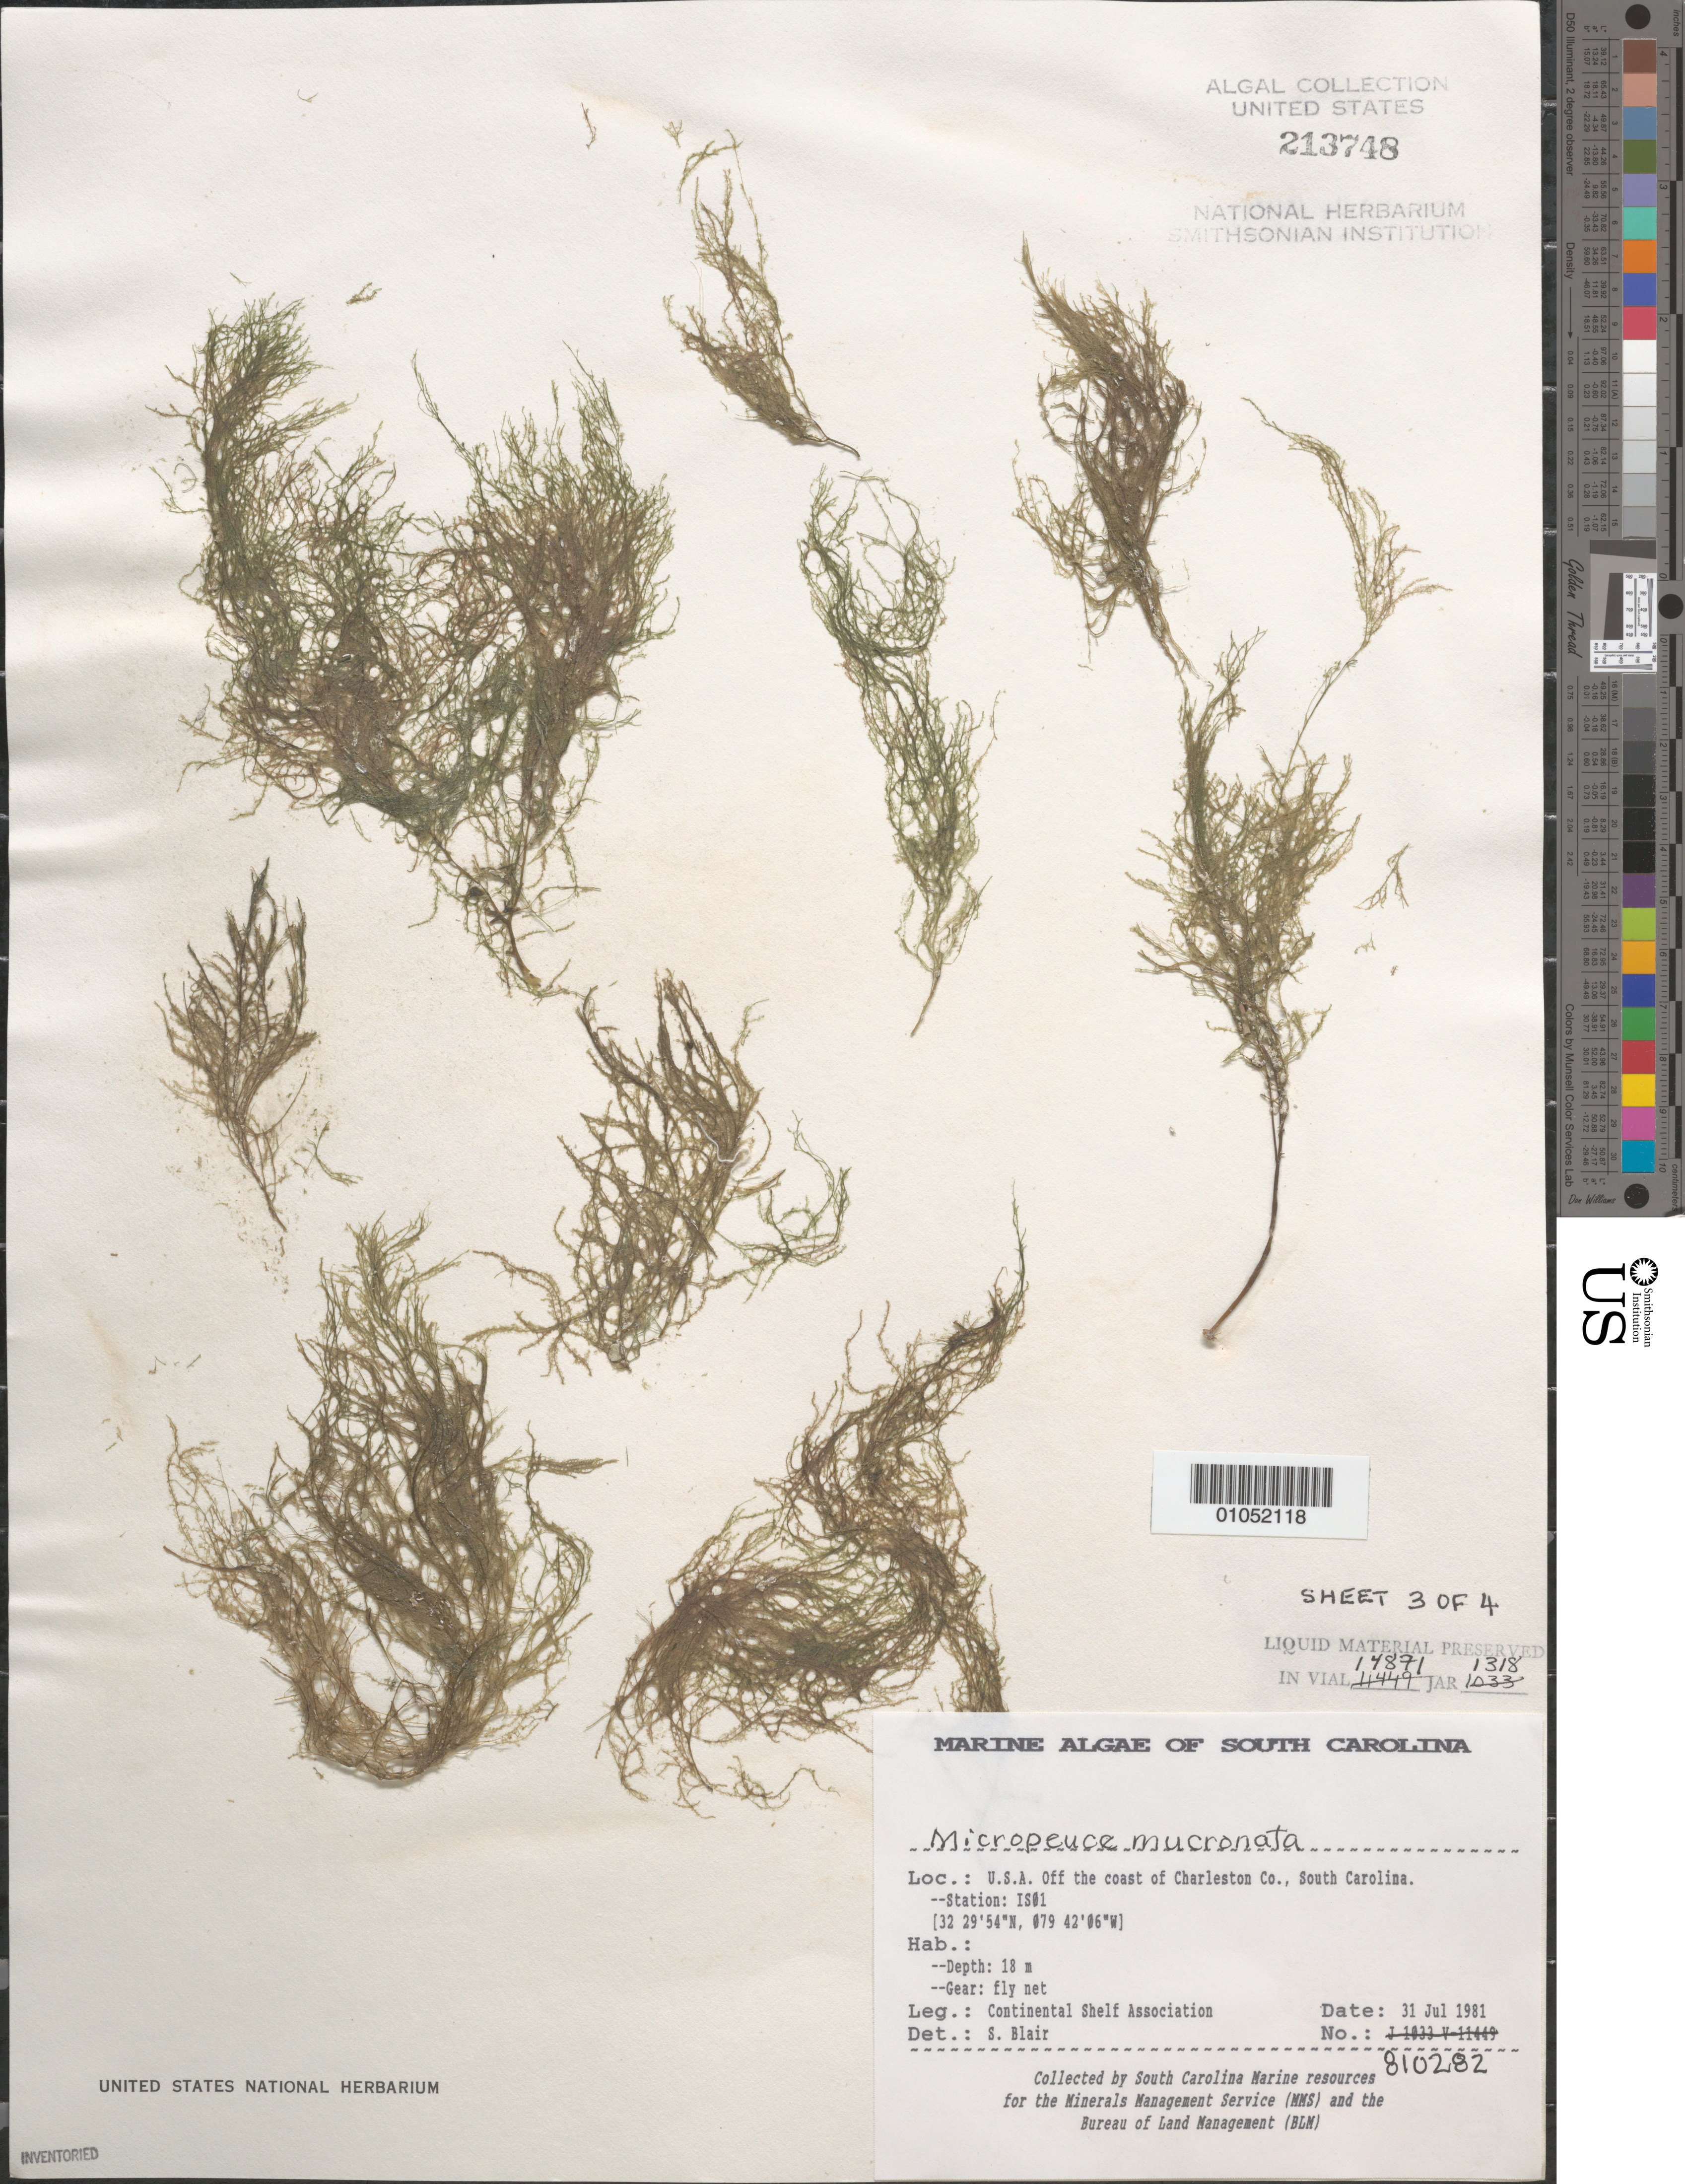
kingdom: Plantae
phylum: Rhodophyta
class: Florideophyceae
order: Ceramiales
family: Rhodomelaceae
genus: Heterodasya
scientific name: Heterodasya mucronata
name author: (Harv.) M.J. Wynne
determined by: Algae name updating Project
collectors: Continental Shelf Associates for the MMS/BLM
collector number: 810282 (Station IS01)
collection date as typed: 31 Jul 1981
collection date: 1981-07-31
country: United States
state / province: South Carolina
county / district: Charleston County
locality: Off the coast of Charleston County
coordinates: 32 29'54" N, 079 42'06" W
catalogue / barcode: US 213748